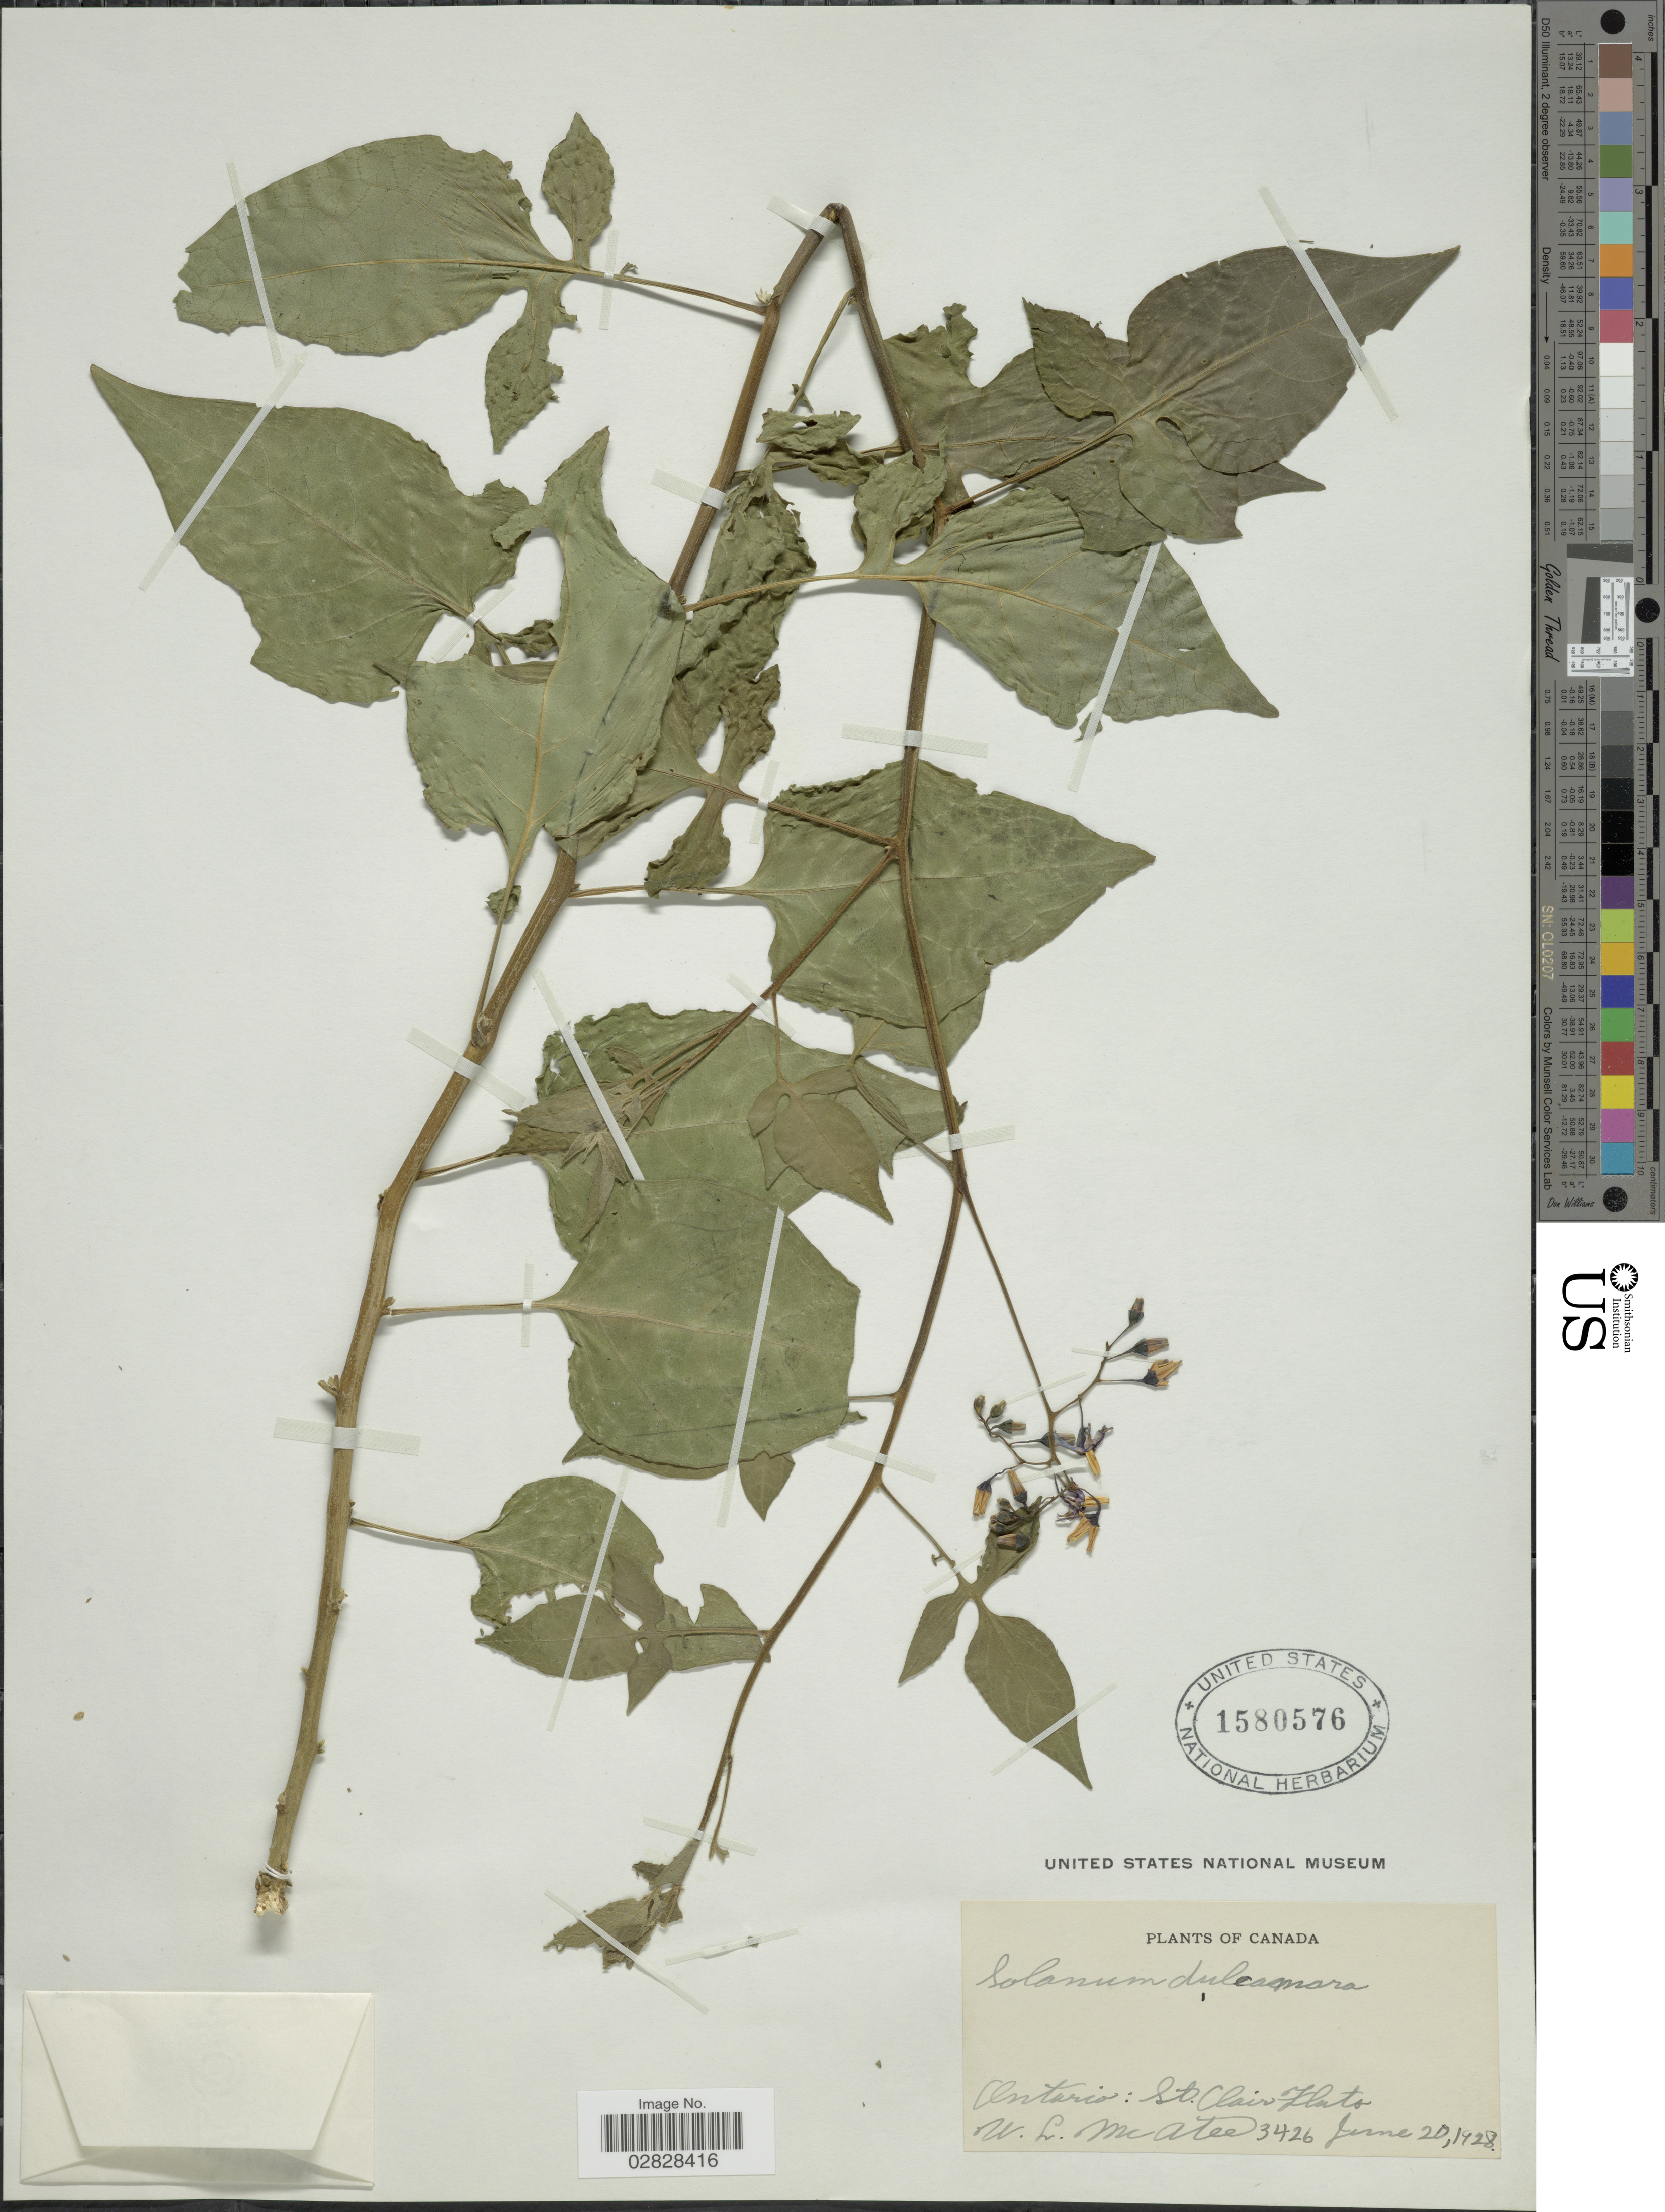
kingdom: Plantae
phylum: Tracheophyta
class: Magnoliopsida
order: Solanales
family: Solanaceae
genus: Solanum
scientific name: Solanum dulcamara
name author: L.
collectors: W. McAtee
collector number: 3426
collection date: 1928-06-20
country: Canada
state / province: Ontario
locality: St. Clair Flats.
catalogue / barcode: US 1580576